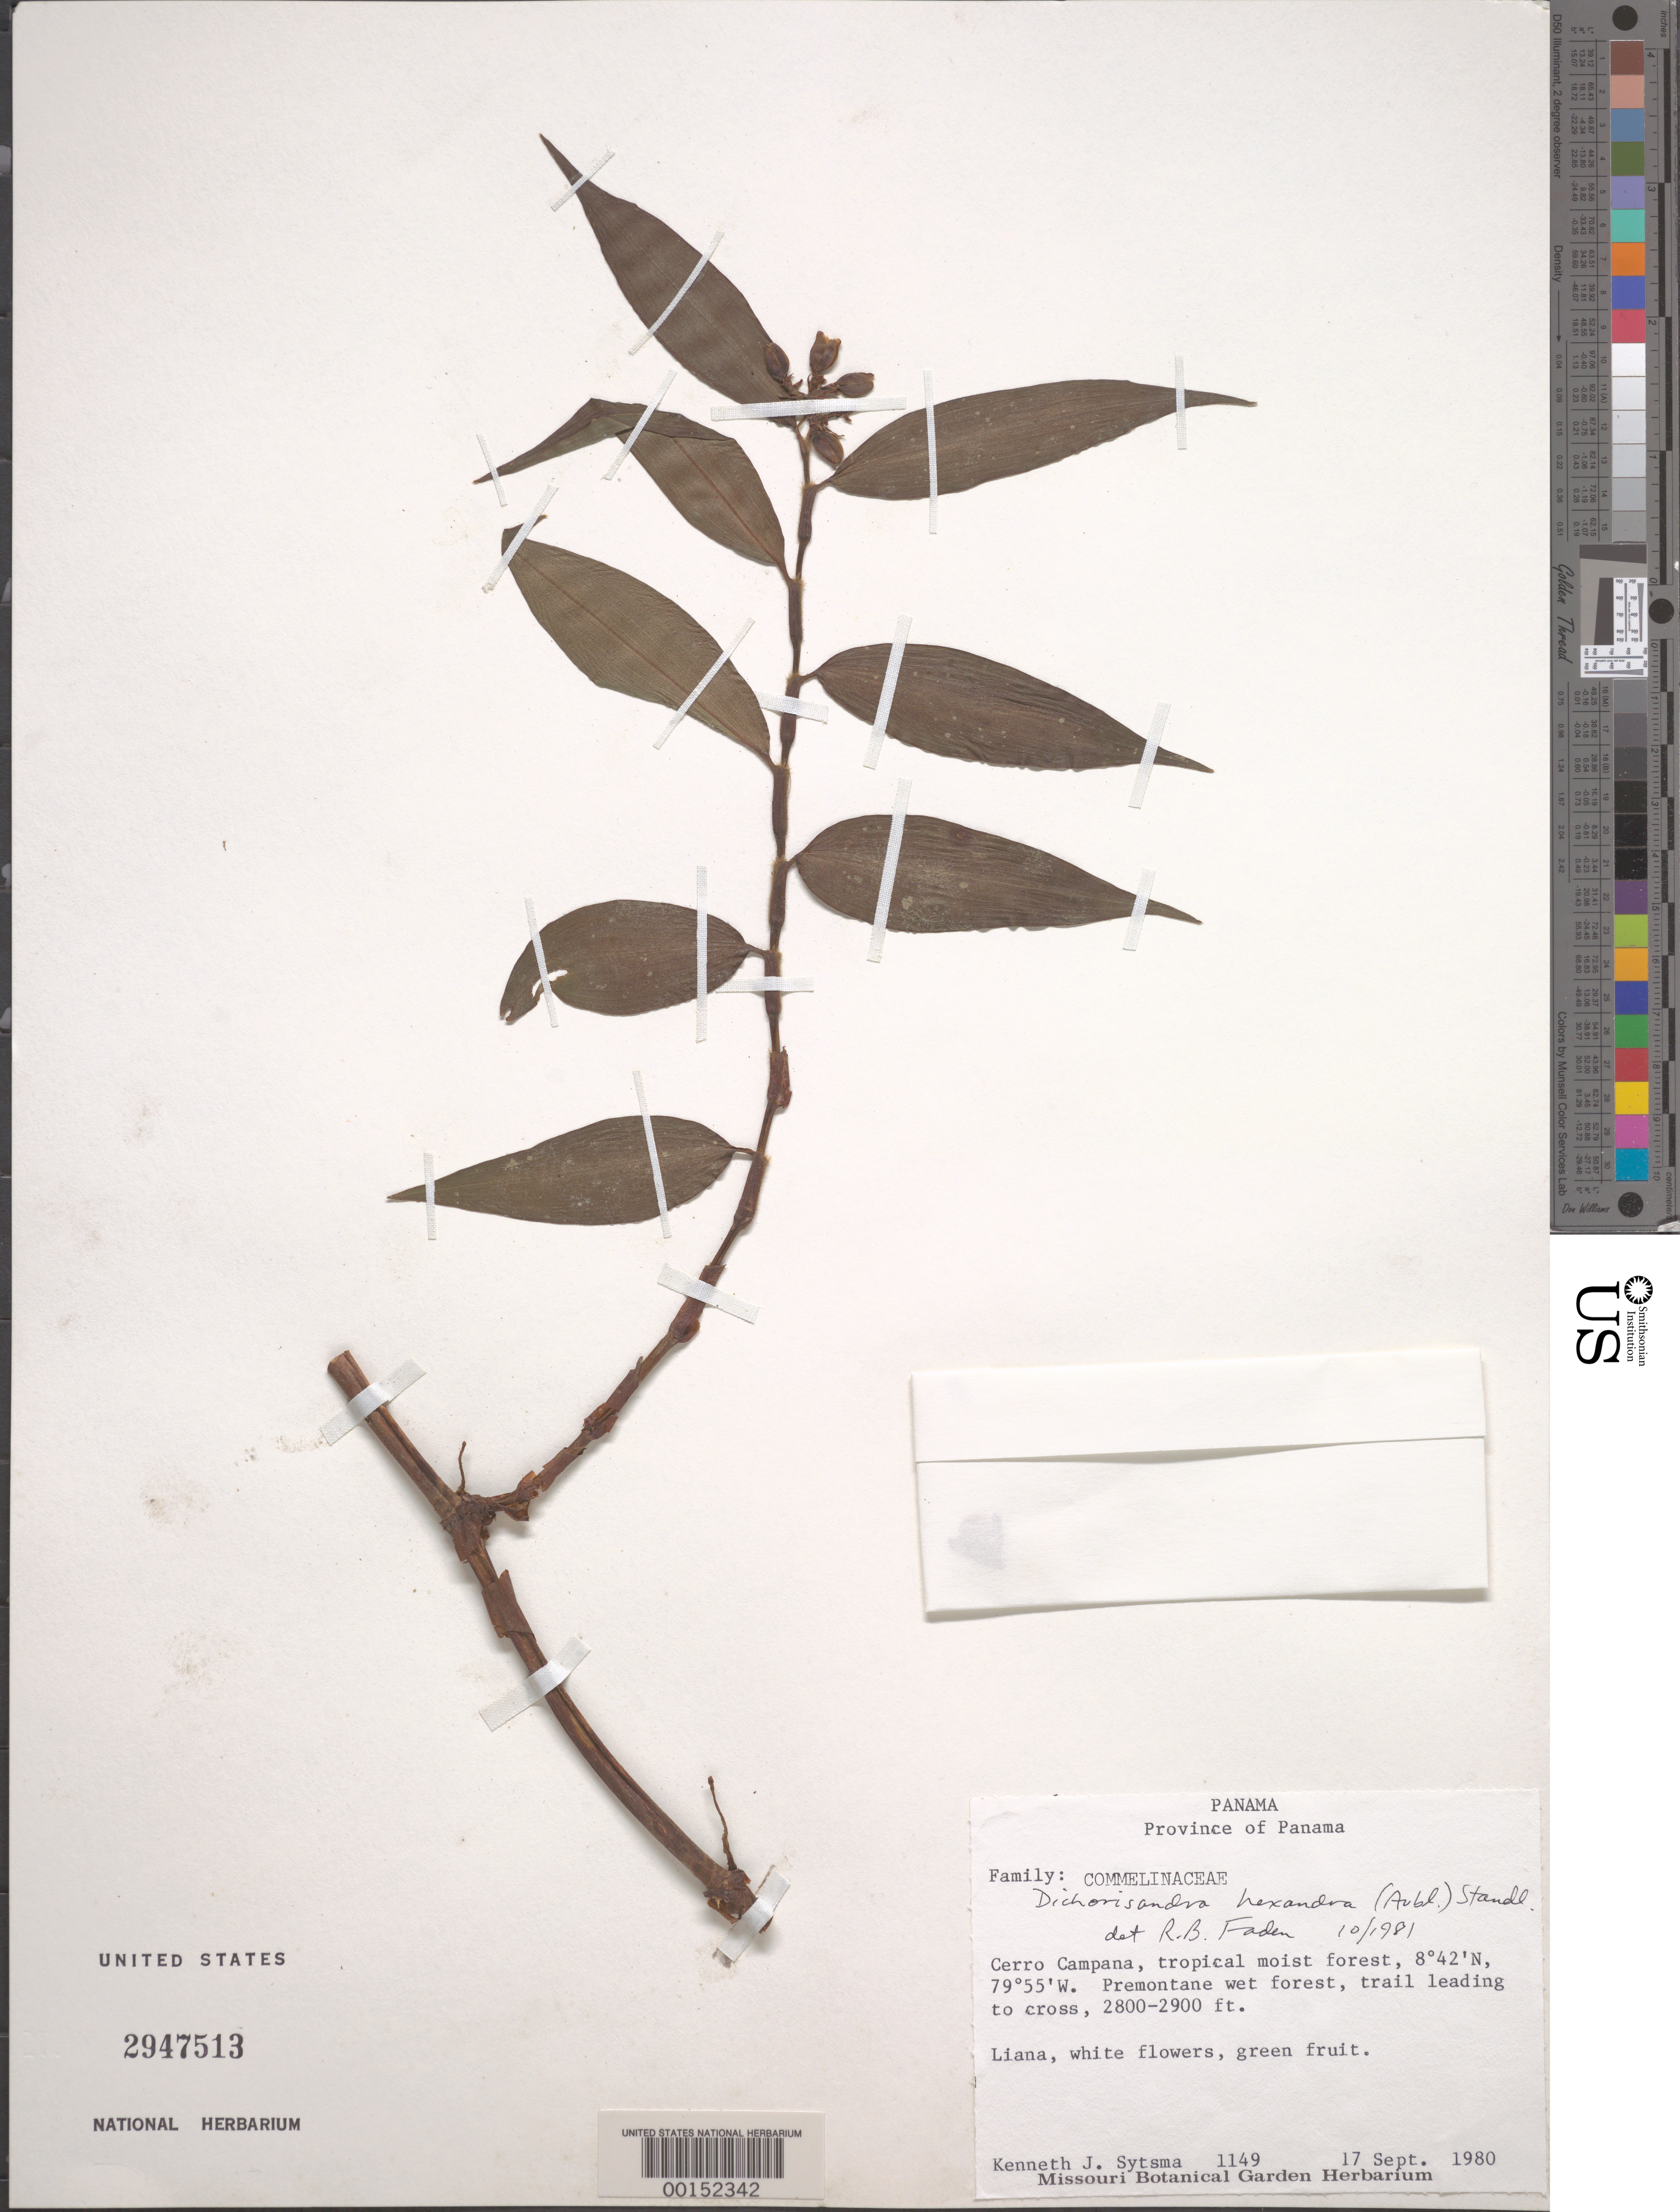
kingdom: Plantae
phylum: Tracheophyta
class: Liliopsida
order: Commelinales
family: Commelinaceae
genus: Dichorisandra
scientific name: Dichorisandra hexandra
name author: (Aubl.) Standl.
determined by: Faden, Robert B., (US), Smithsonian Institution - National Museum of Natural History (UNITED STATES)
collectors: K. J. Sytsma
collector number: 1149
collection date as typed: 17 Sep 1980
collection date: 1980-09-17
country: Panama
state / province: Panamá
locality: Cerro Campana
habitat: Premontane wet forest, trailside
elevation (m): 854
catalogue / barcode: US 2947513